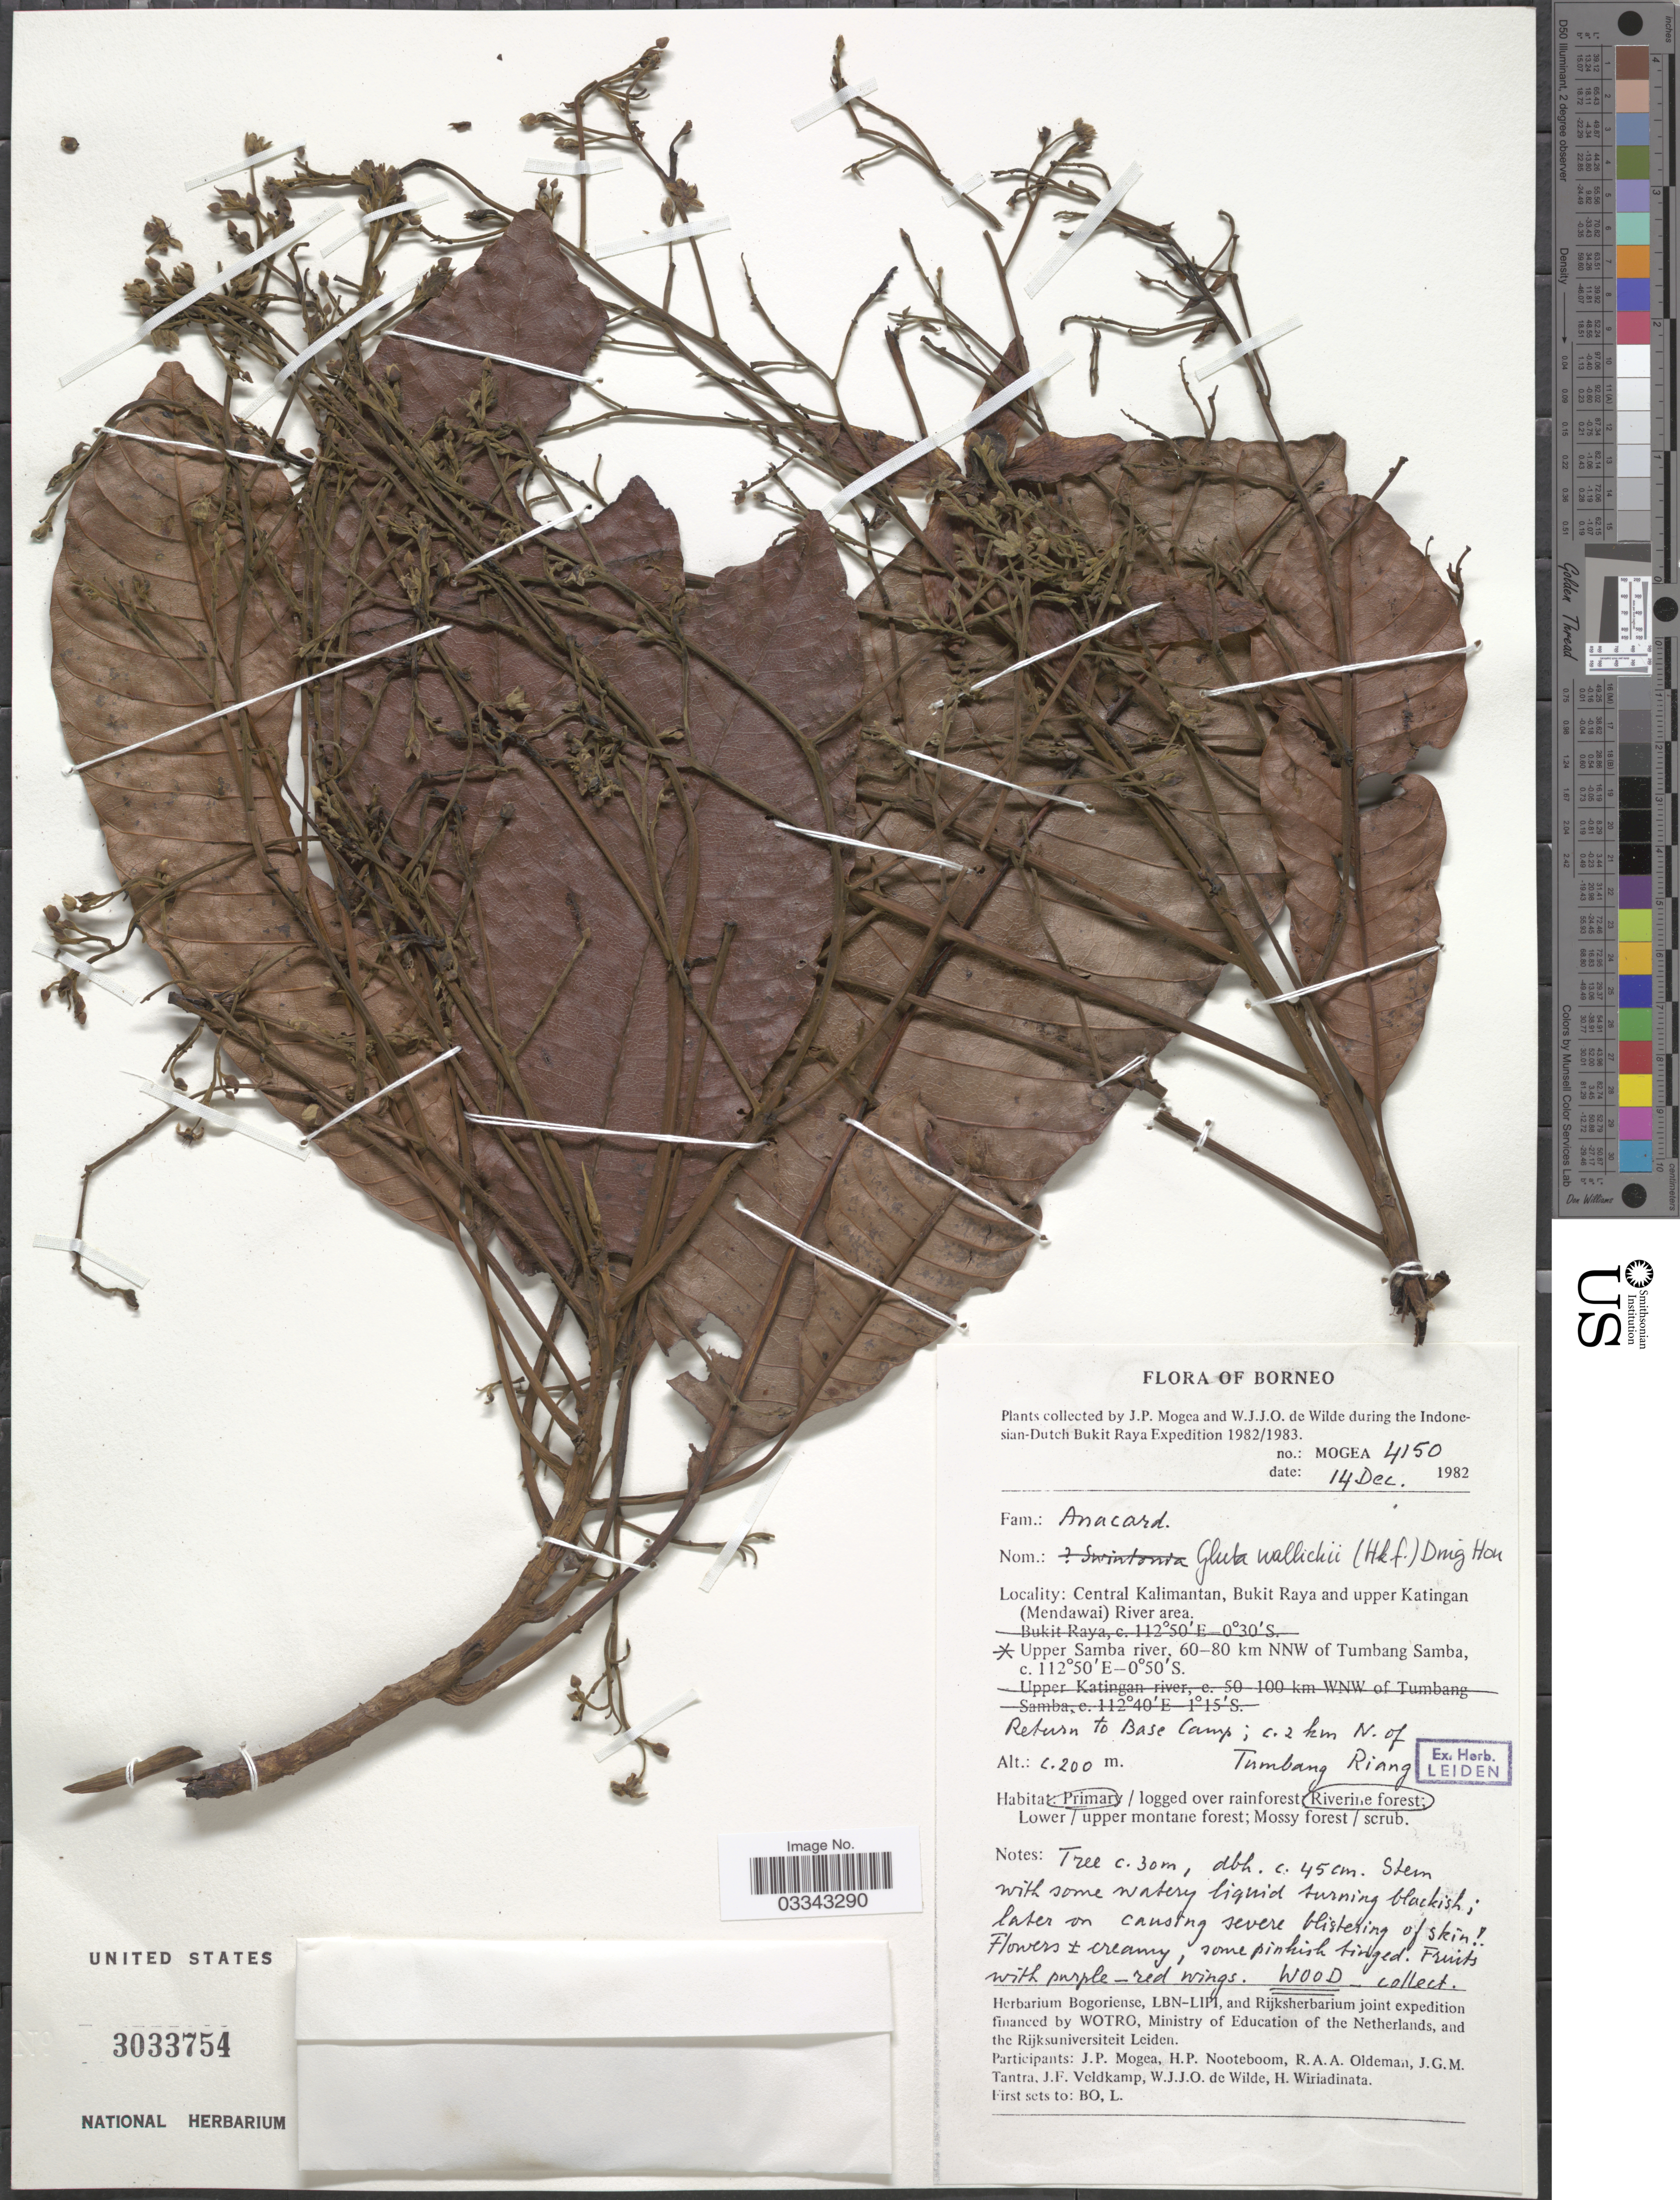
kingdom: Plantae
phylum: Tracheophyta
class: Magnoliopsida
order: Sapindales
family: Anacardiaceae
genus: Gluta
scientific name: Gluta wallichii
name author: (Hook. f.) Ding Hou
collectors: J. Mogea & W. J. de Wilde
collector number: MOGEA 4150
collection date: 1982-12-14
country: Indonesia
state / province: Kalimantan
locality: Borneo. Central Kalimantan, Bukit Raya and upper Katingan (Mendawai) River area. Upper Samba river; 60-80 km NNW of Tumbang Samba. Return to Base Camp; c. 2 km N. of Tumbang Riang.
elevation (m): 200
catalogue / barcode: US 3033754